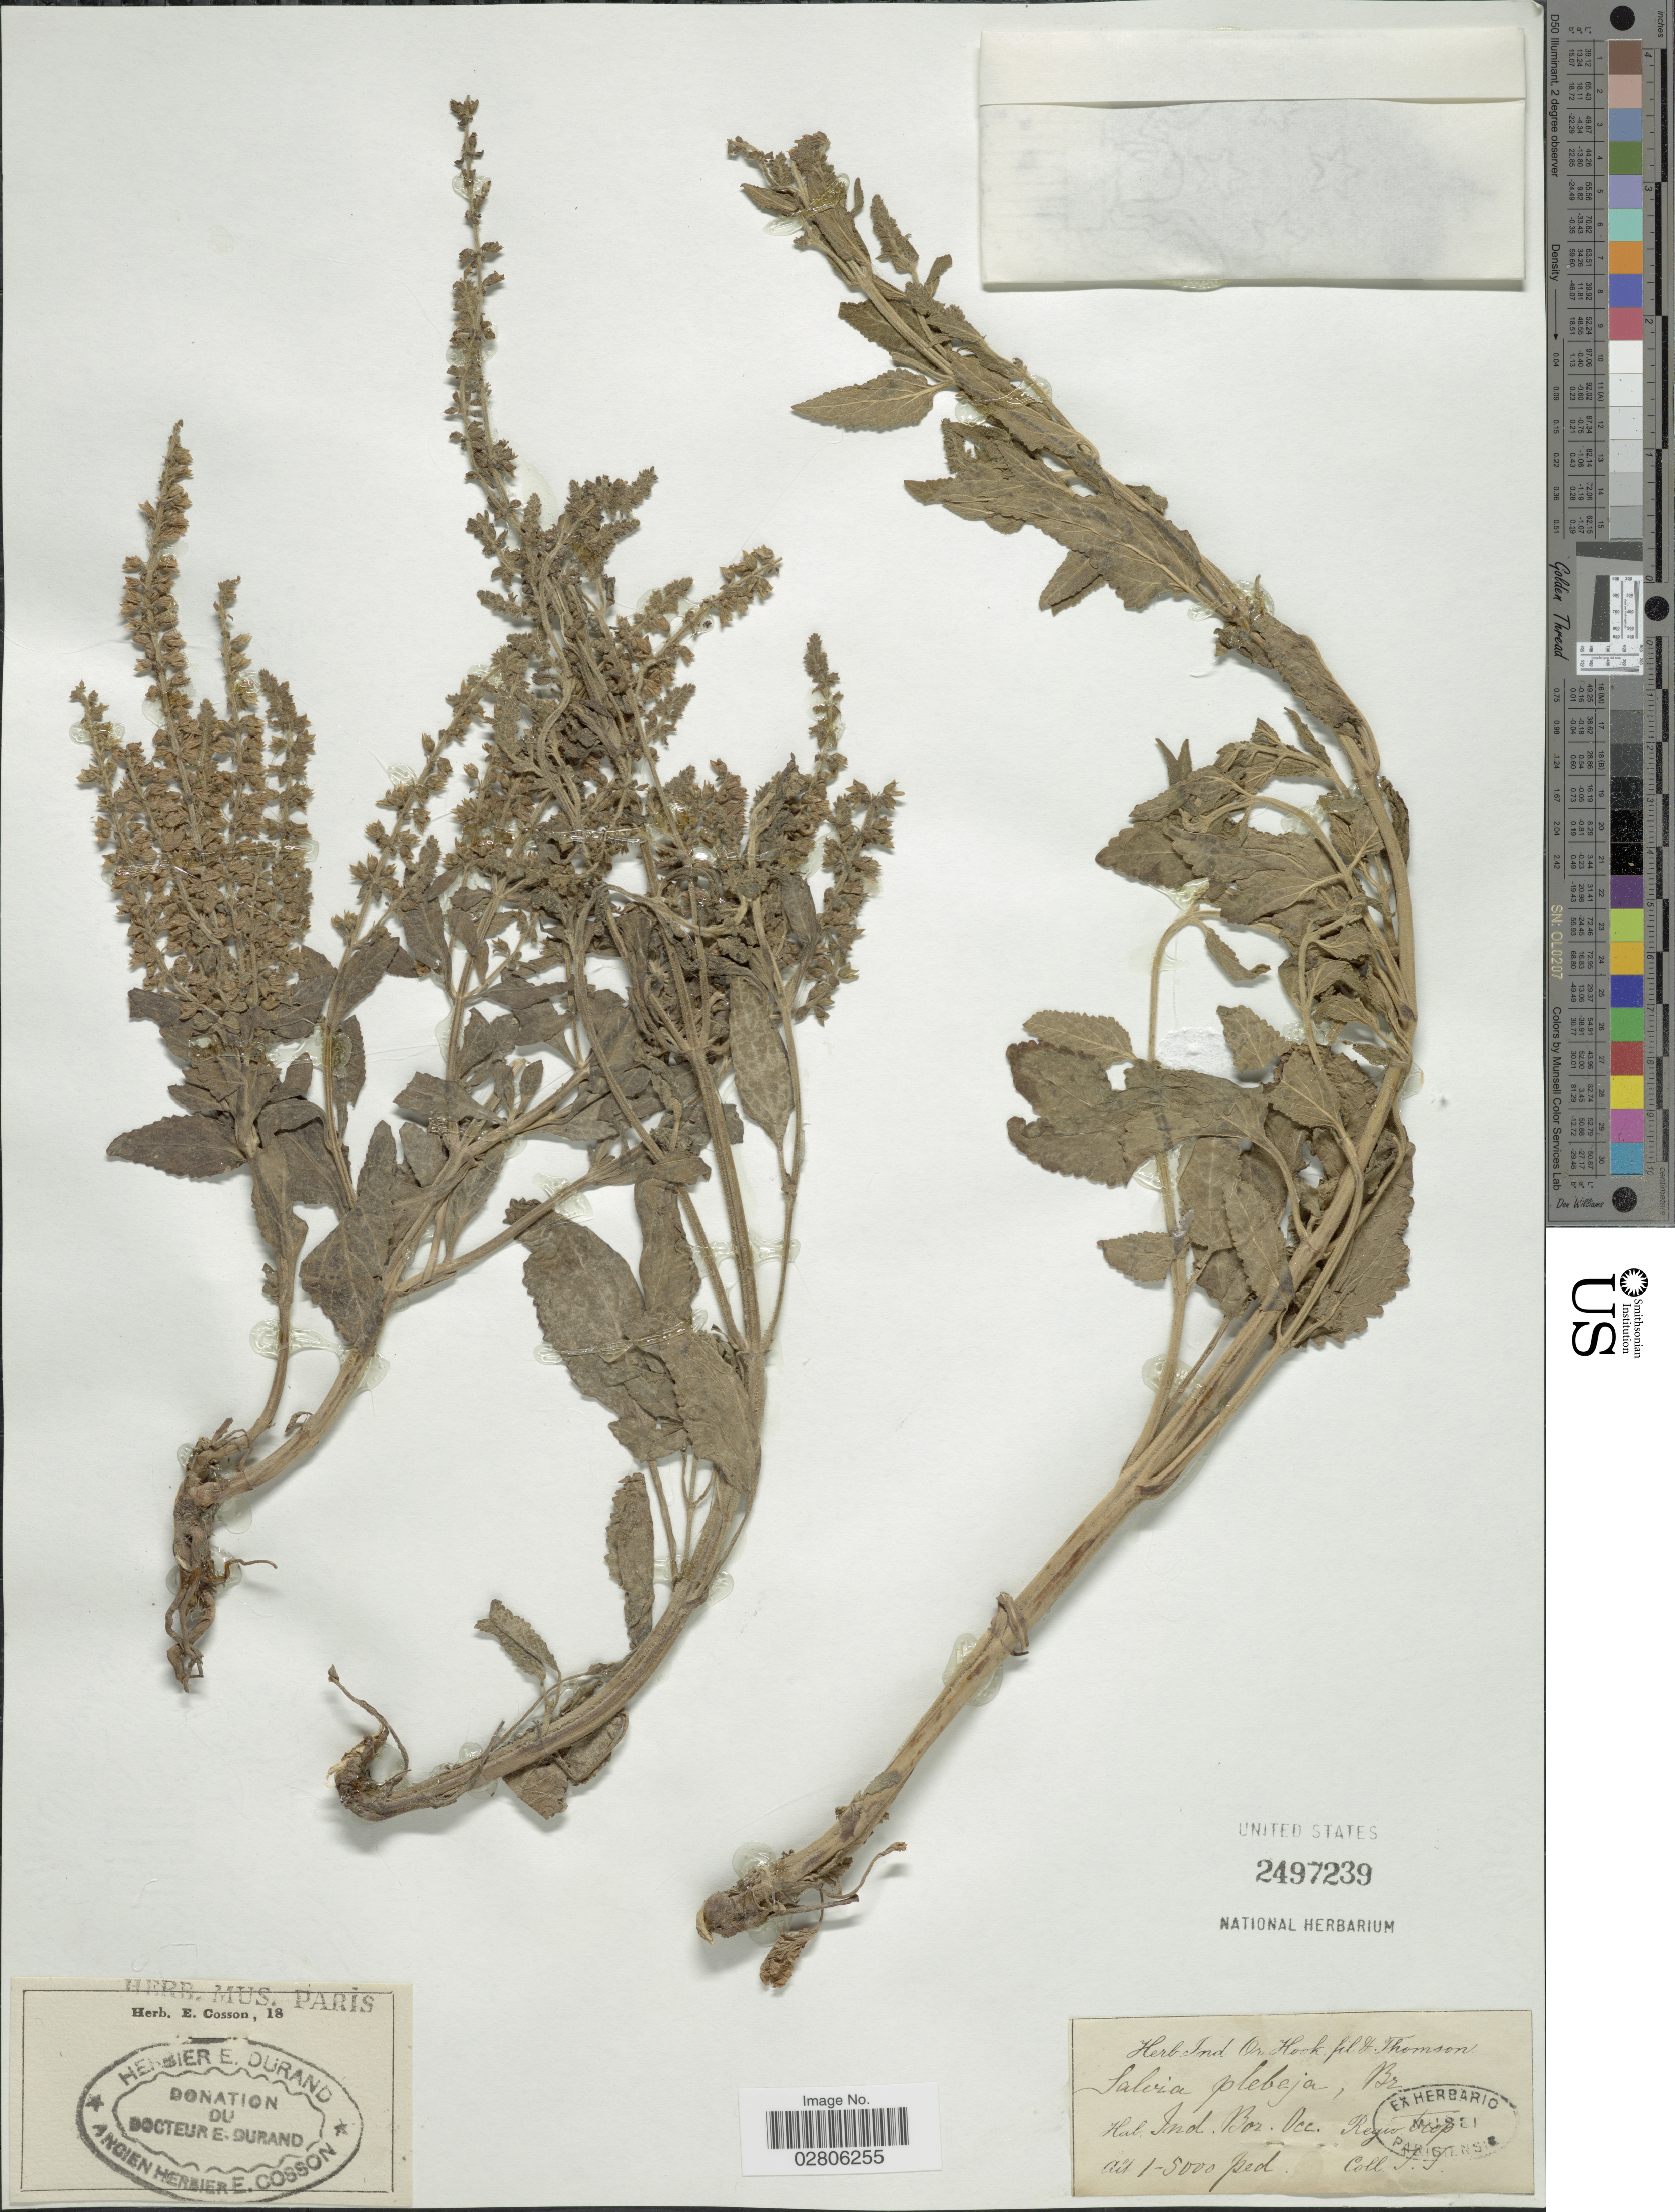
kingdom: Plantae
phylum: Tracheophyta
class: Magnoliopsida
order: Lamiales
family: Lamiaceae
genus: Salvia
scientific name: Salvia plebeia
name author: R. Br.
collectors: T. Thomson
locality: Ind. Bor. Occ. Regio Trop.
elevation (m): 305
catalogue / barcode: US 2497239